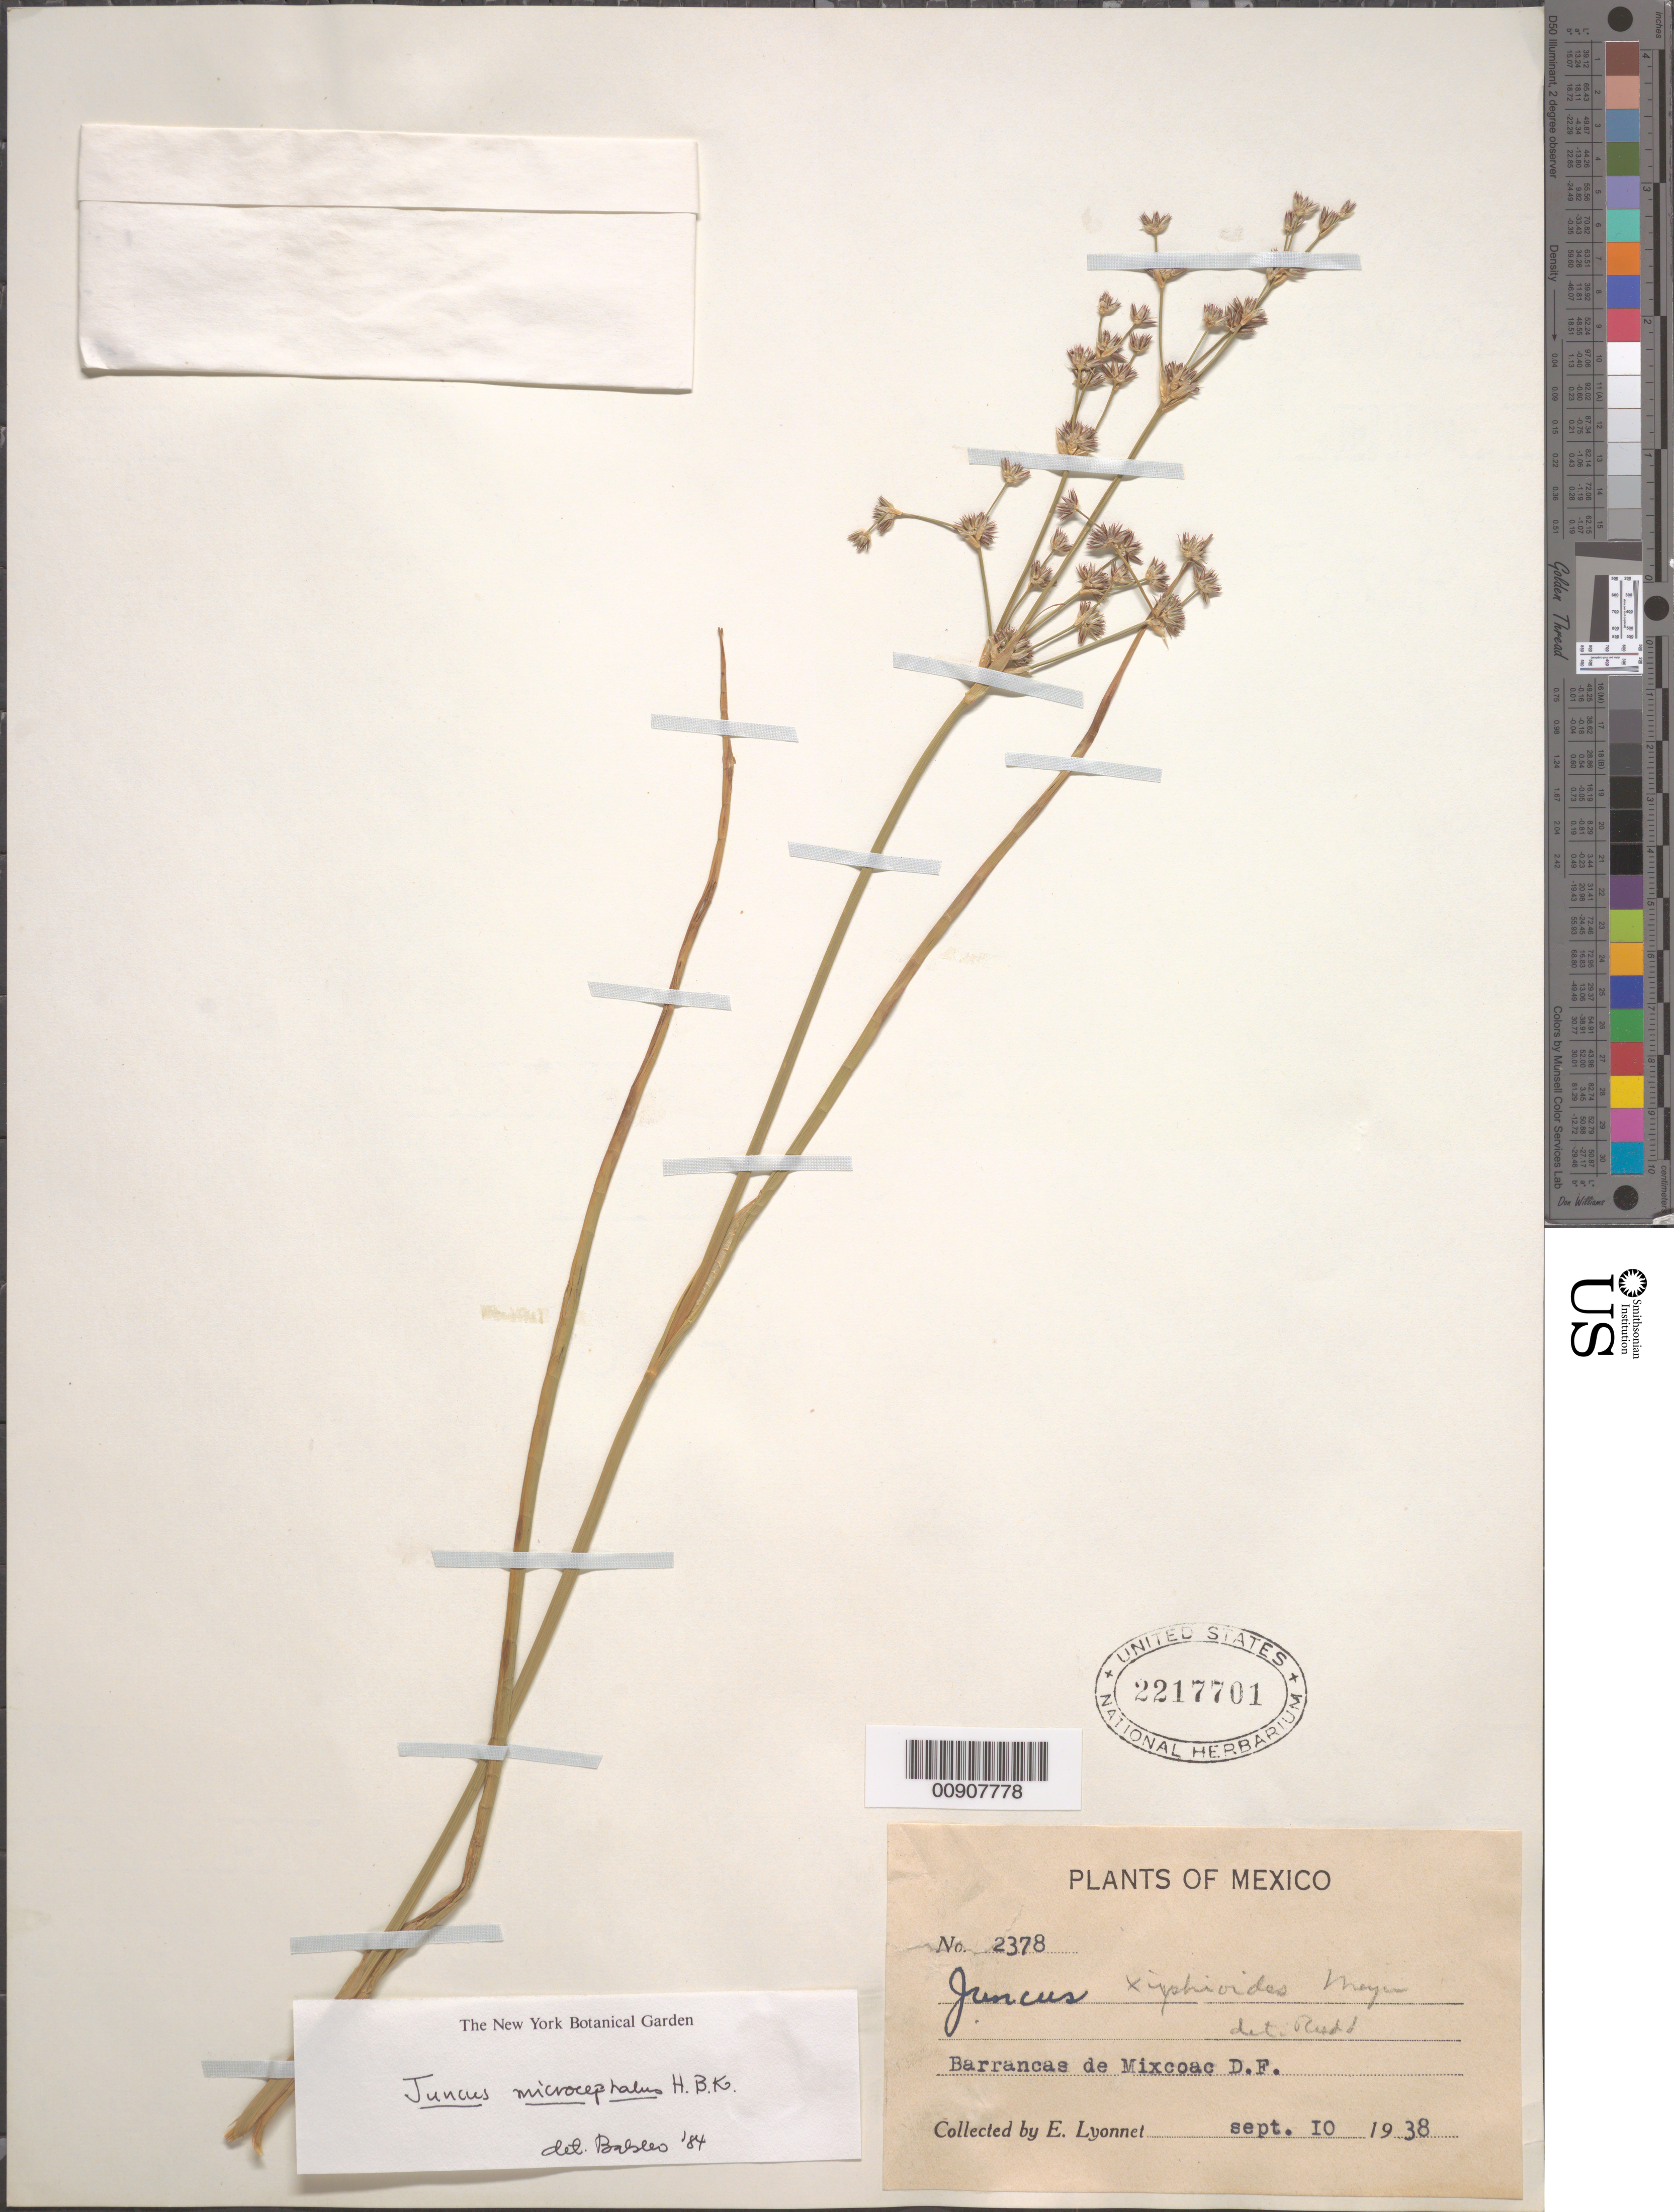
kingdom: Plantae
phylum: Tracheophyta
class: Liliopsida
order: Poales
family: Juncaceae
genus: Juncus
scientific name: Juncus microcephalus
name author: Kunth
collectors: Bro. E. Lyonnet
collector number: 2378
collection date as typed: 10 Sep 1938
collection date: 1938-09-10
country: Mexico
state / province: Distrito Federal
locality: Barrancas de Mixcoac, D.F.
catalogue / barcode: US 2217701